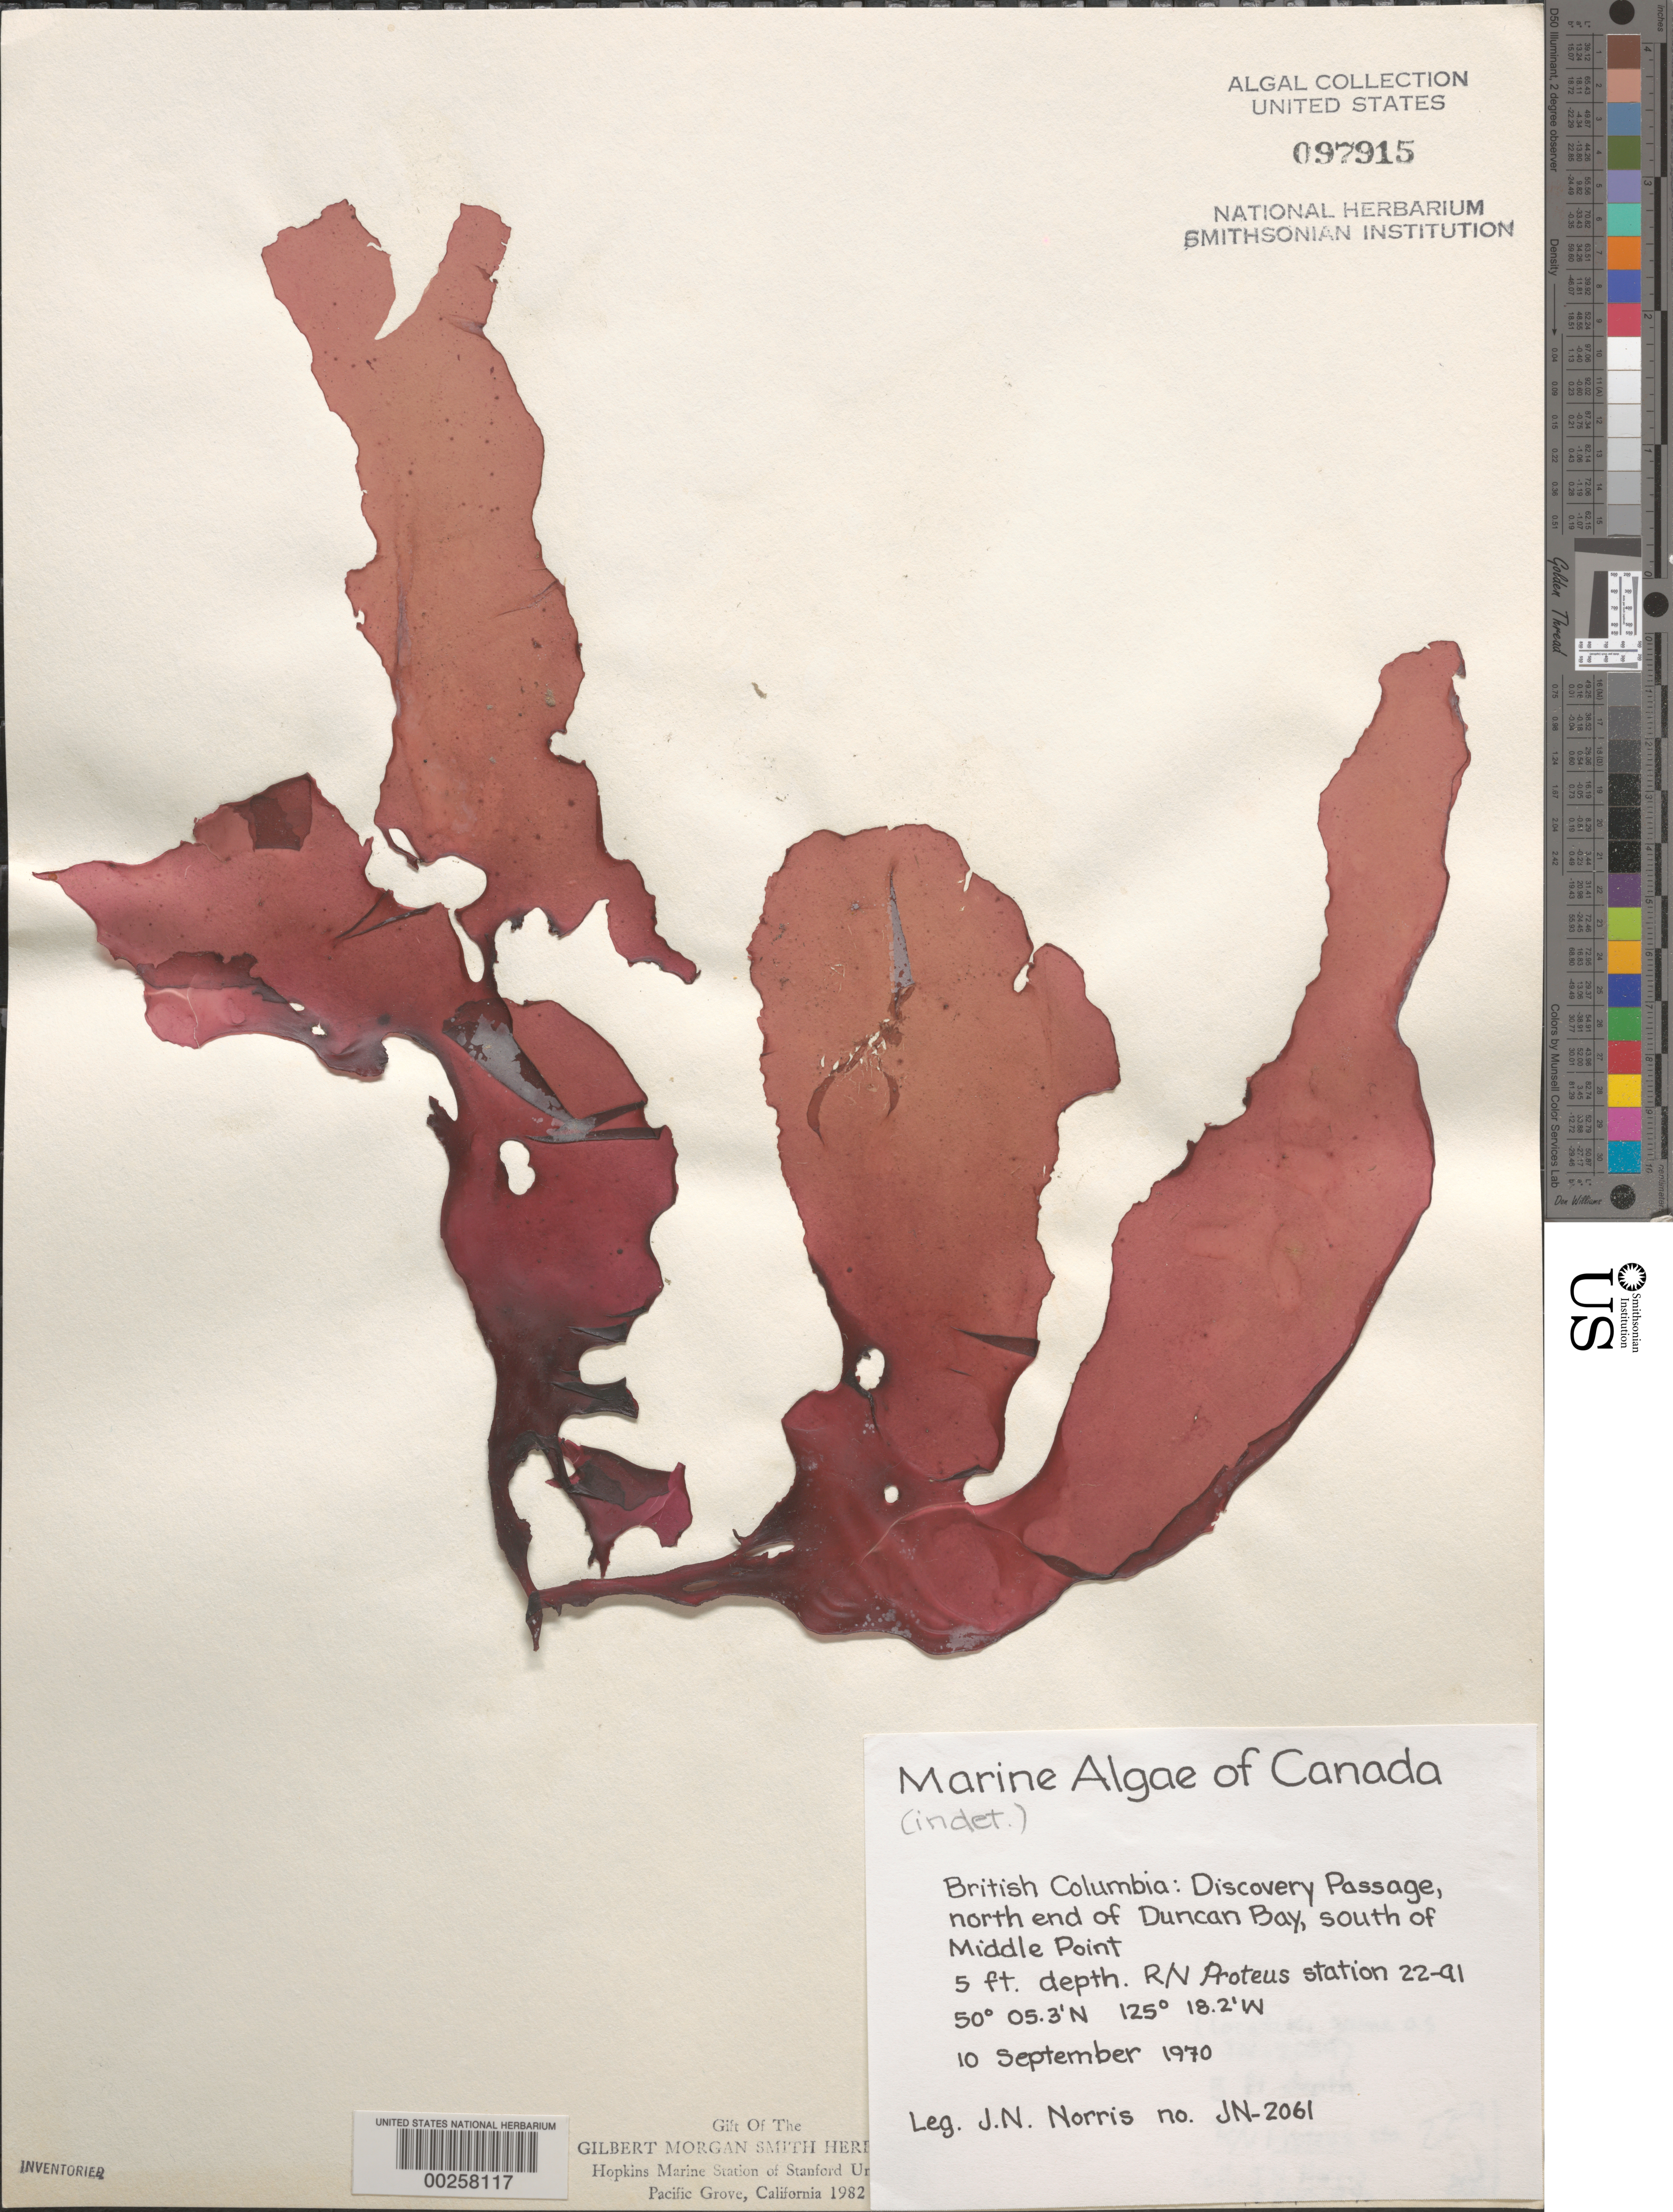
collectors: J. N. Norris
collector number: JN-2061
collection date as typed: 10 Sep 1970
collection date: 1970-09-10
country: Canada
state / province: British Columbia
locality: Discovery Passage, Duncan Bay, south of Middle Point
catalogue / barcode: US 97915